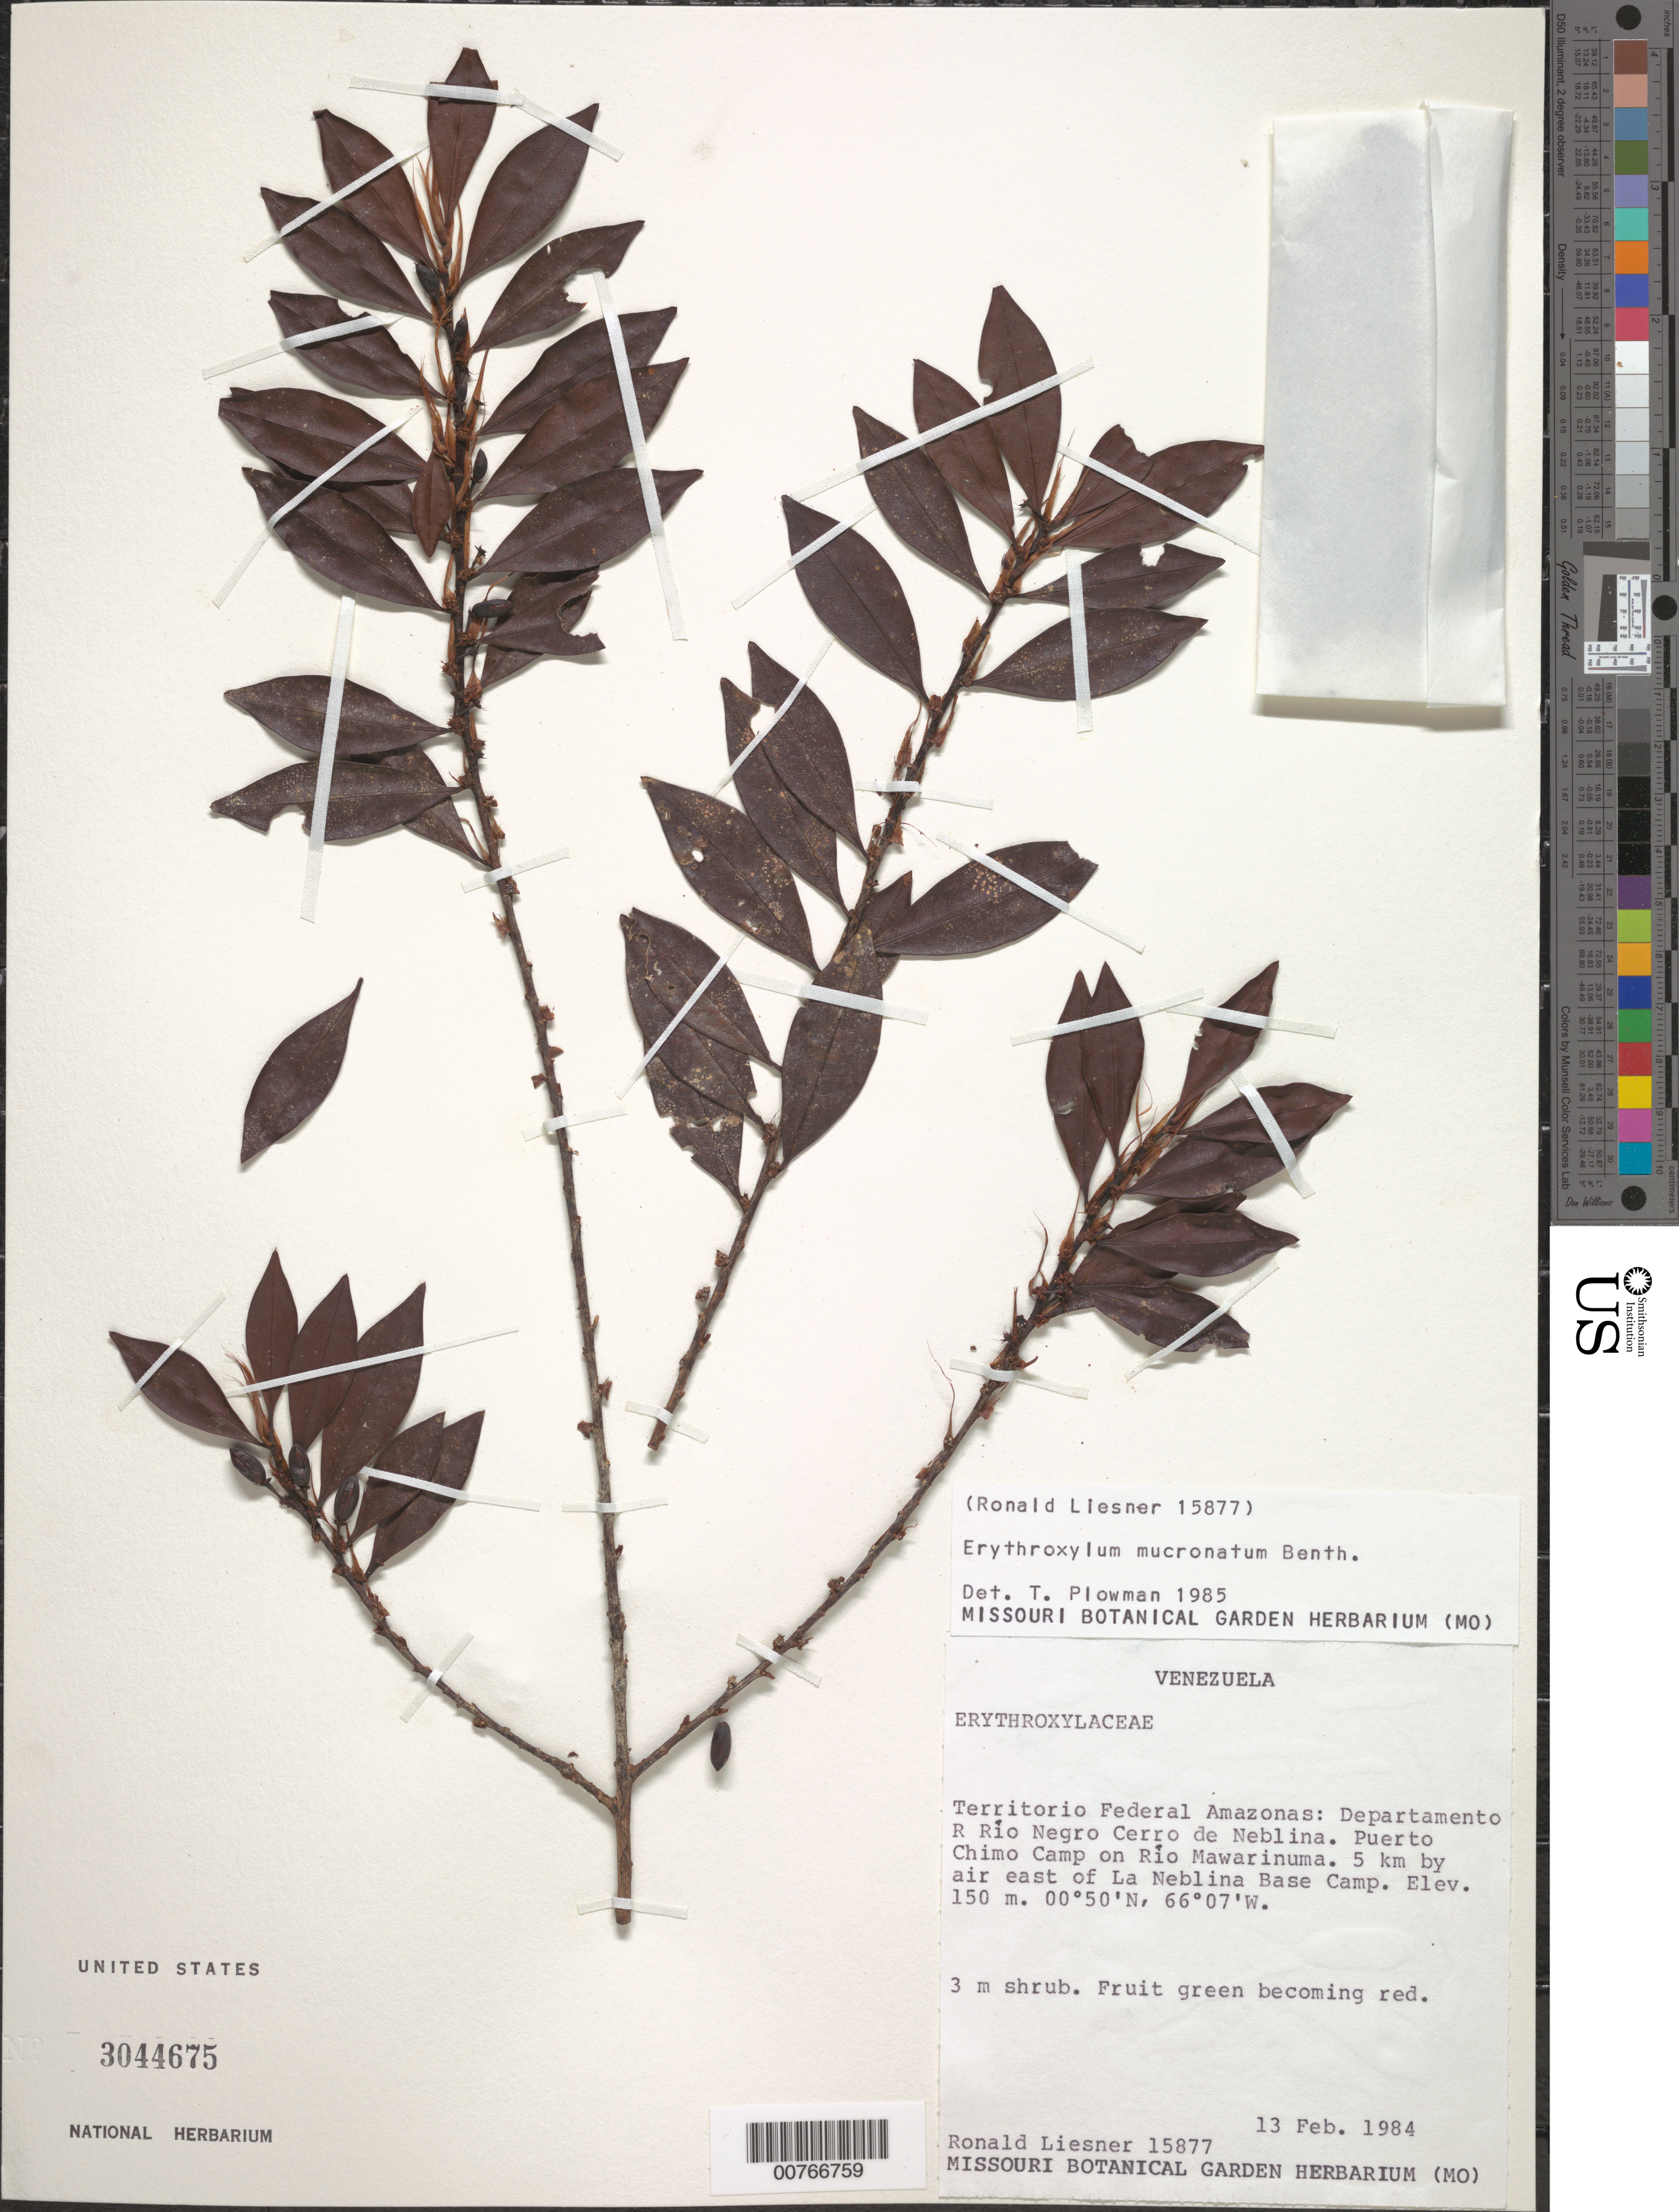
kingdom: Plantae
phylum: Tracheophyta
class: Magnoliopsida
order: Malpighiales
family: Erythroxylaceae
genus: Erythroxylum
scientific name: Erythroxylum mucronatum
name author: Benth.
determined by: Plowman, Timothy C.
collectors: R. L. Liesner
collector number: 15877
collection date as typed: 13-Feb-84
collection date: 1984-02-13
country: Venezuela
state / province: Amazonas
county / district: Río Negro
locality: Cerro de la Neblina, Puerto Chimo Camp, Río Mawarinuma, 5 km E of La Neblina Base Camp by air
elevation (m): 150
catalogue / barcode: US 3044675